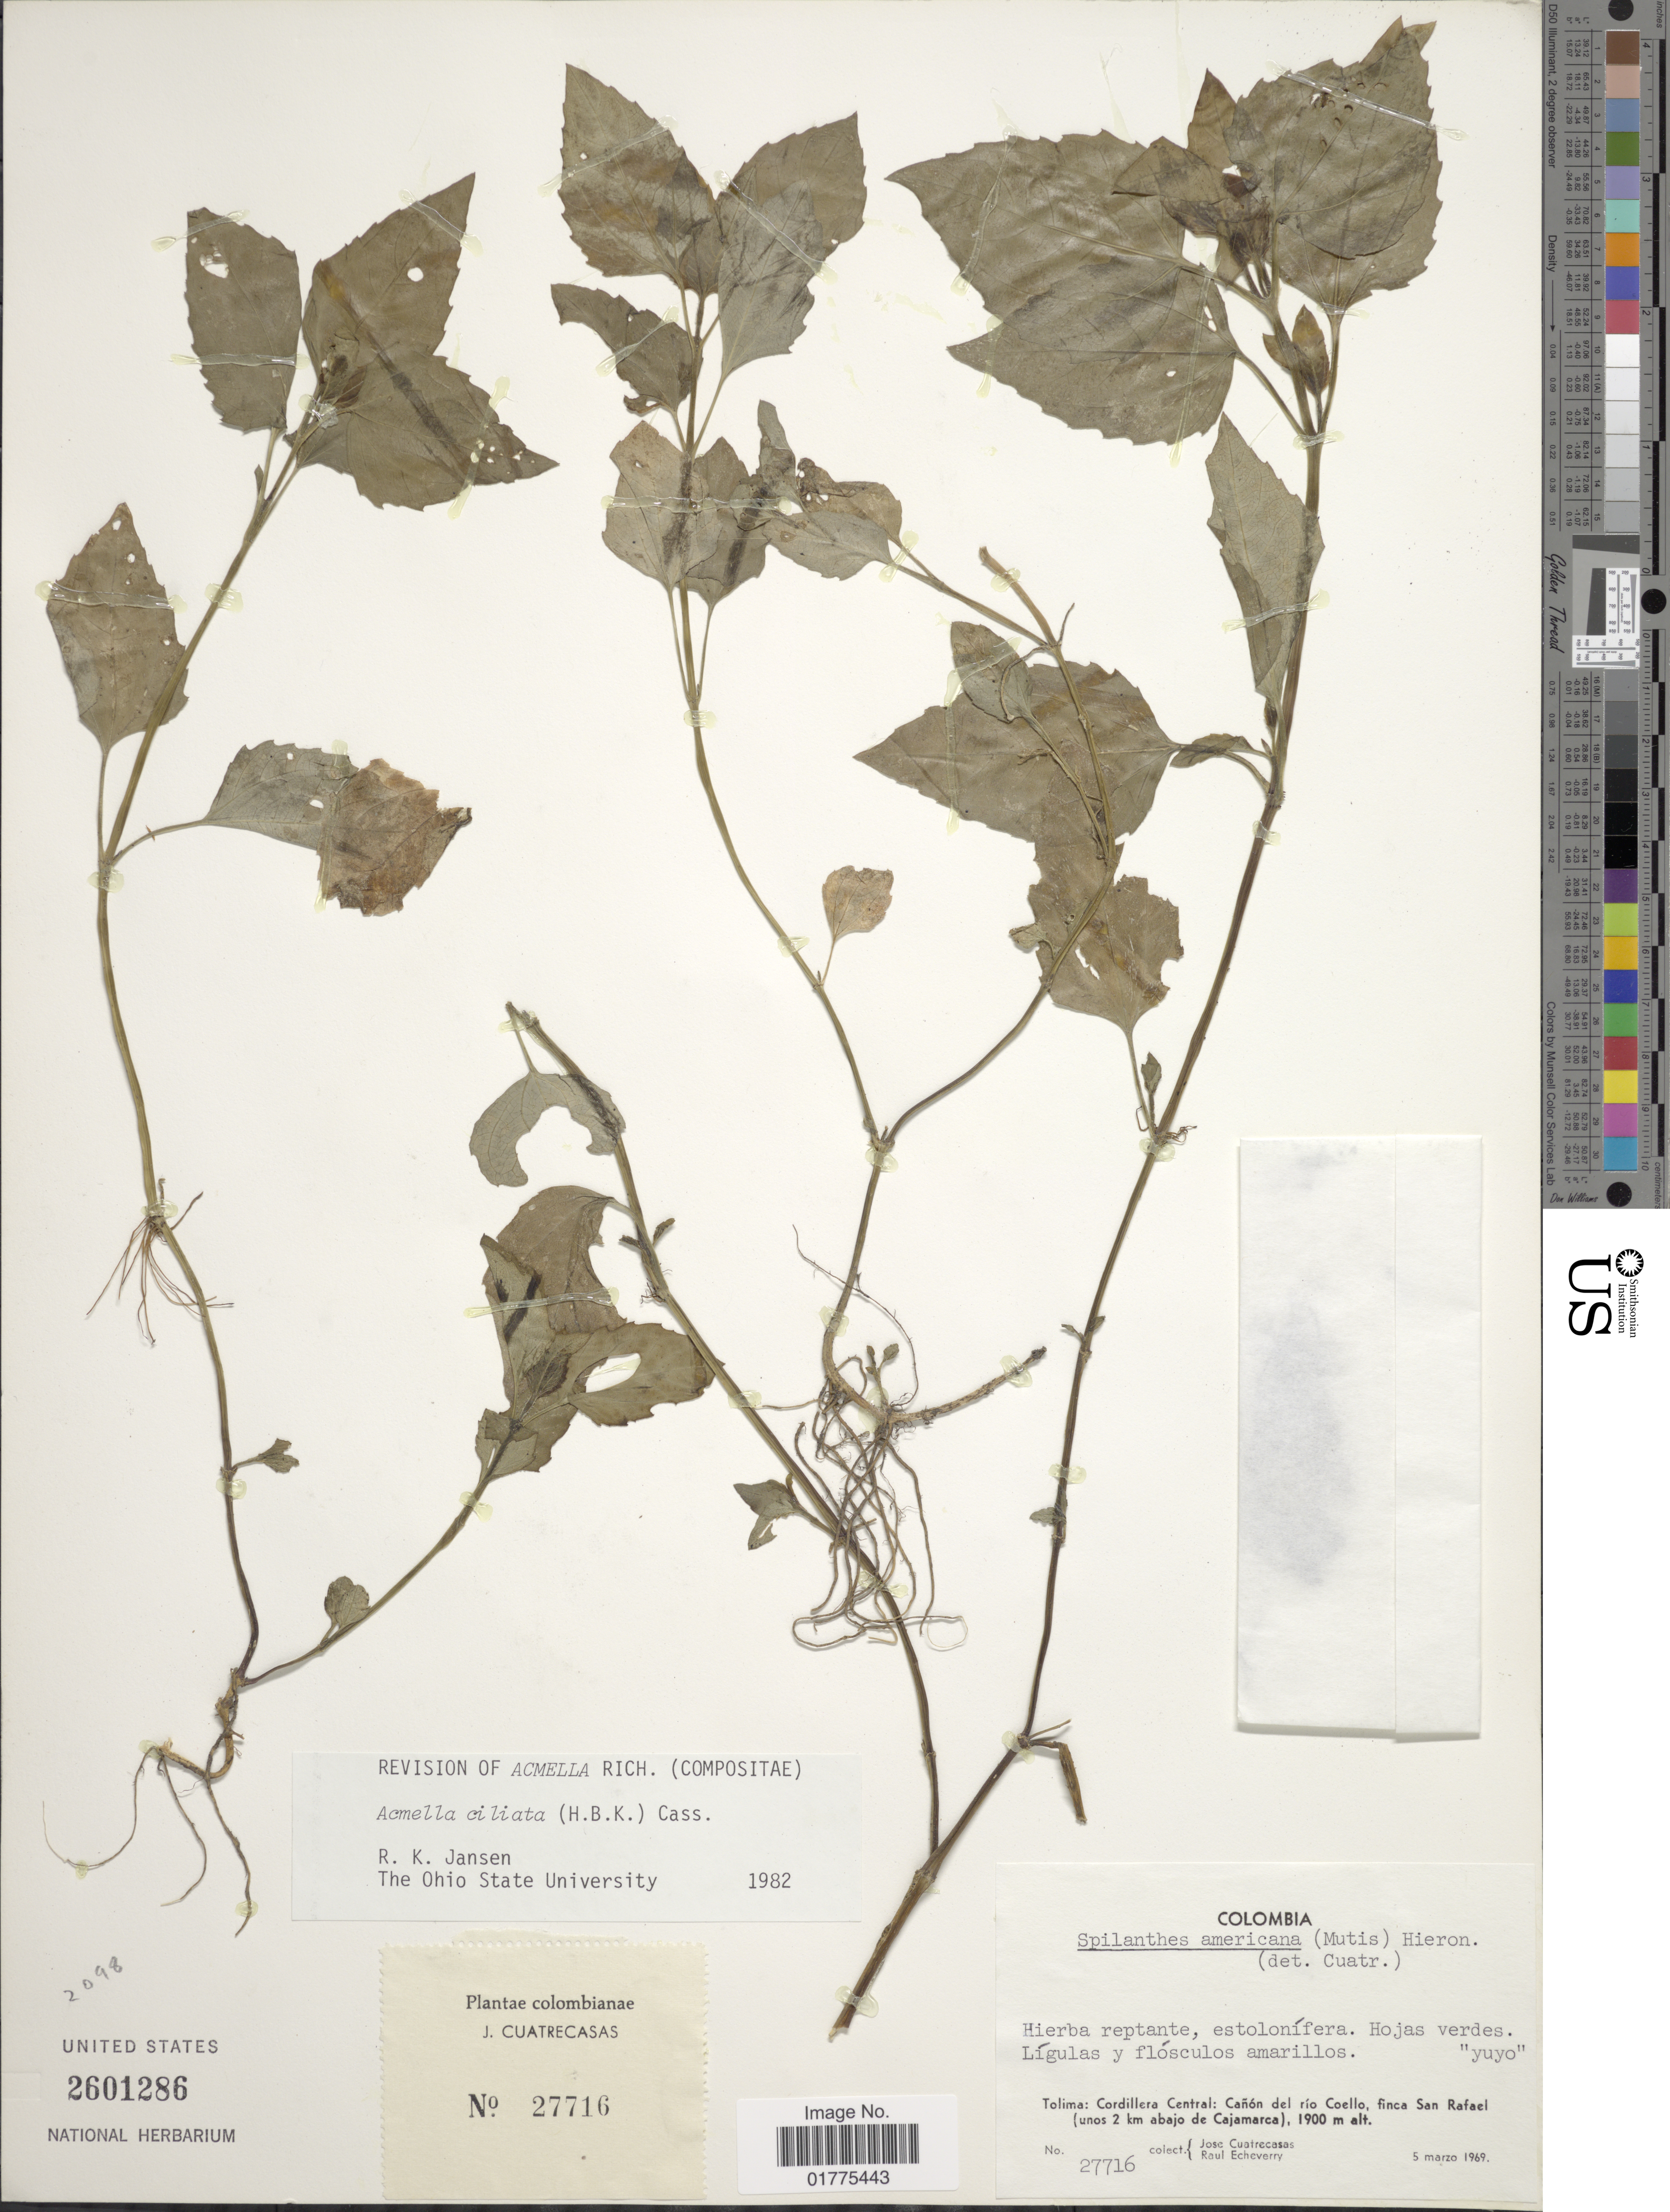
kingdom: Plantae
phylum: Tracheophyta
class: Magnoliopsida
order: Asterales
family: Asteraceae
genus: Acmella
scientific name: Acmella ciliata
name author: (Kunth) Cass.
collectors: J. Cuatrecasas & R. Echeverry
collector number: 27716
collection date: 1969-03-05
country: Colombia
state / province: Tolima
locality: Cordillera Central: Canon del rio Coello, finca San Rafael (unos 2 km abajo de Cajamarca)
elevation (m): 1900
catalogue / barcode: US 2601286